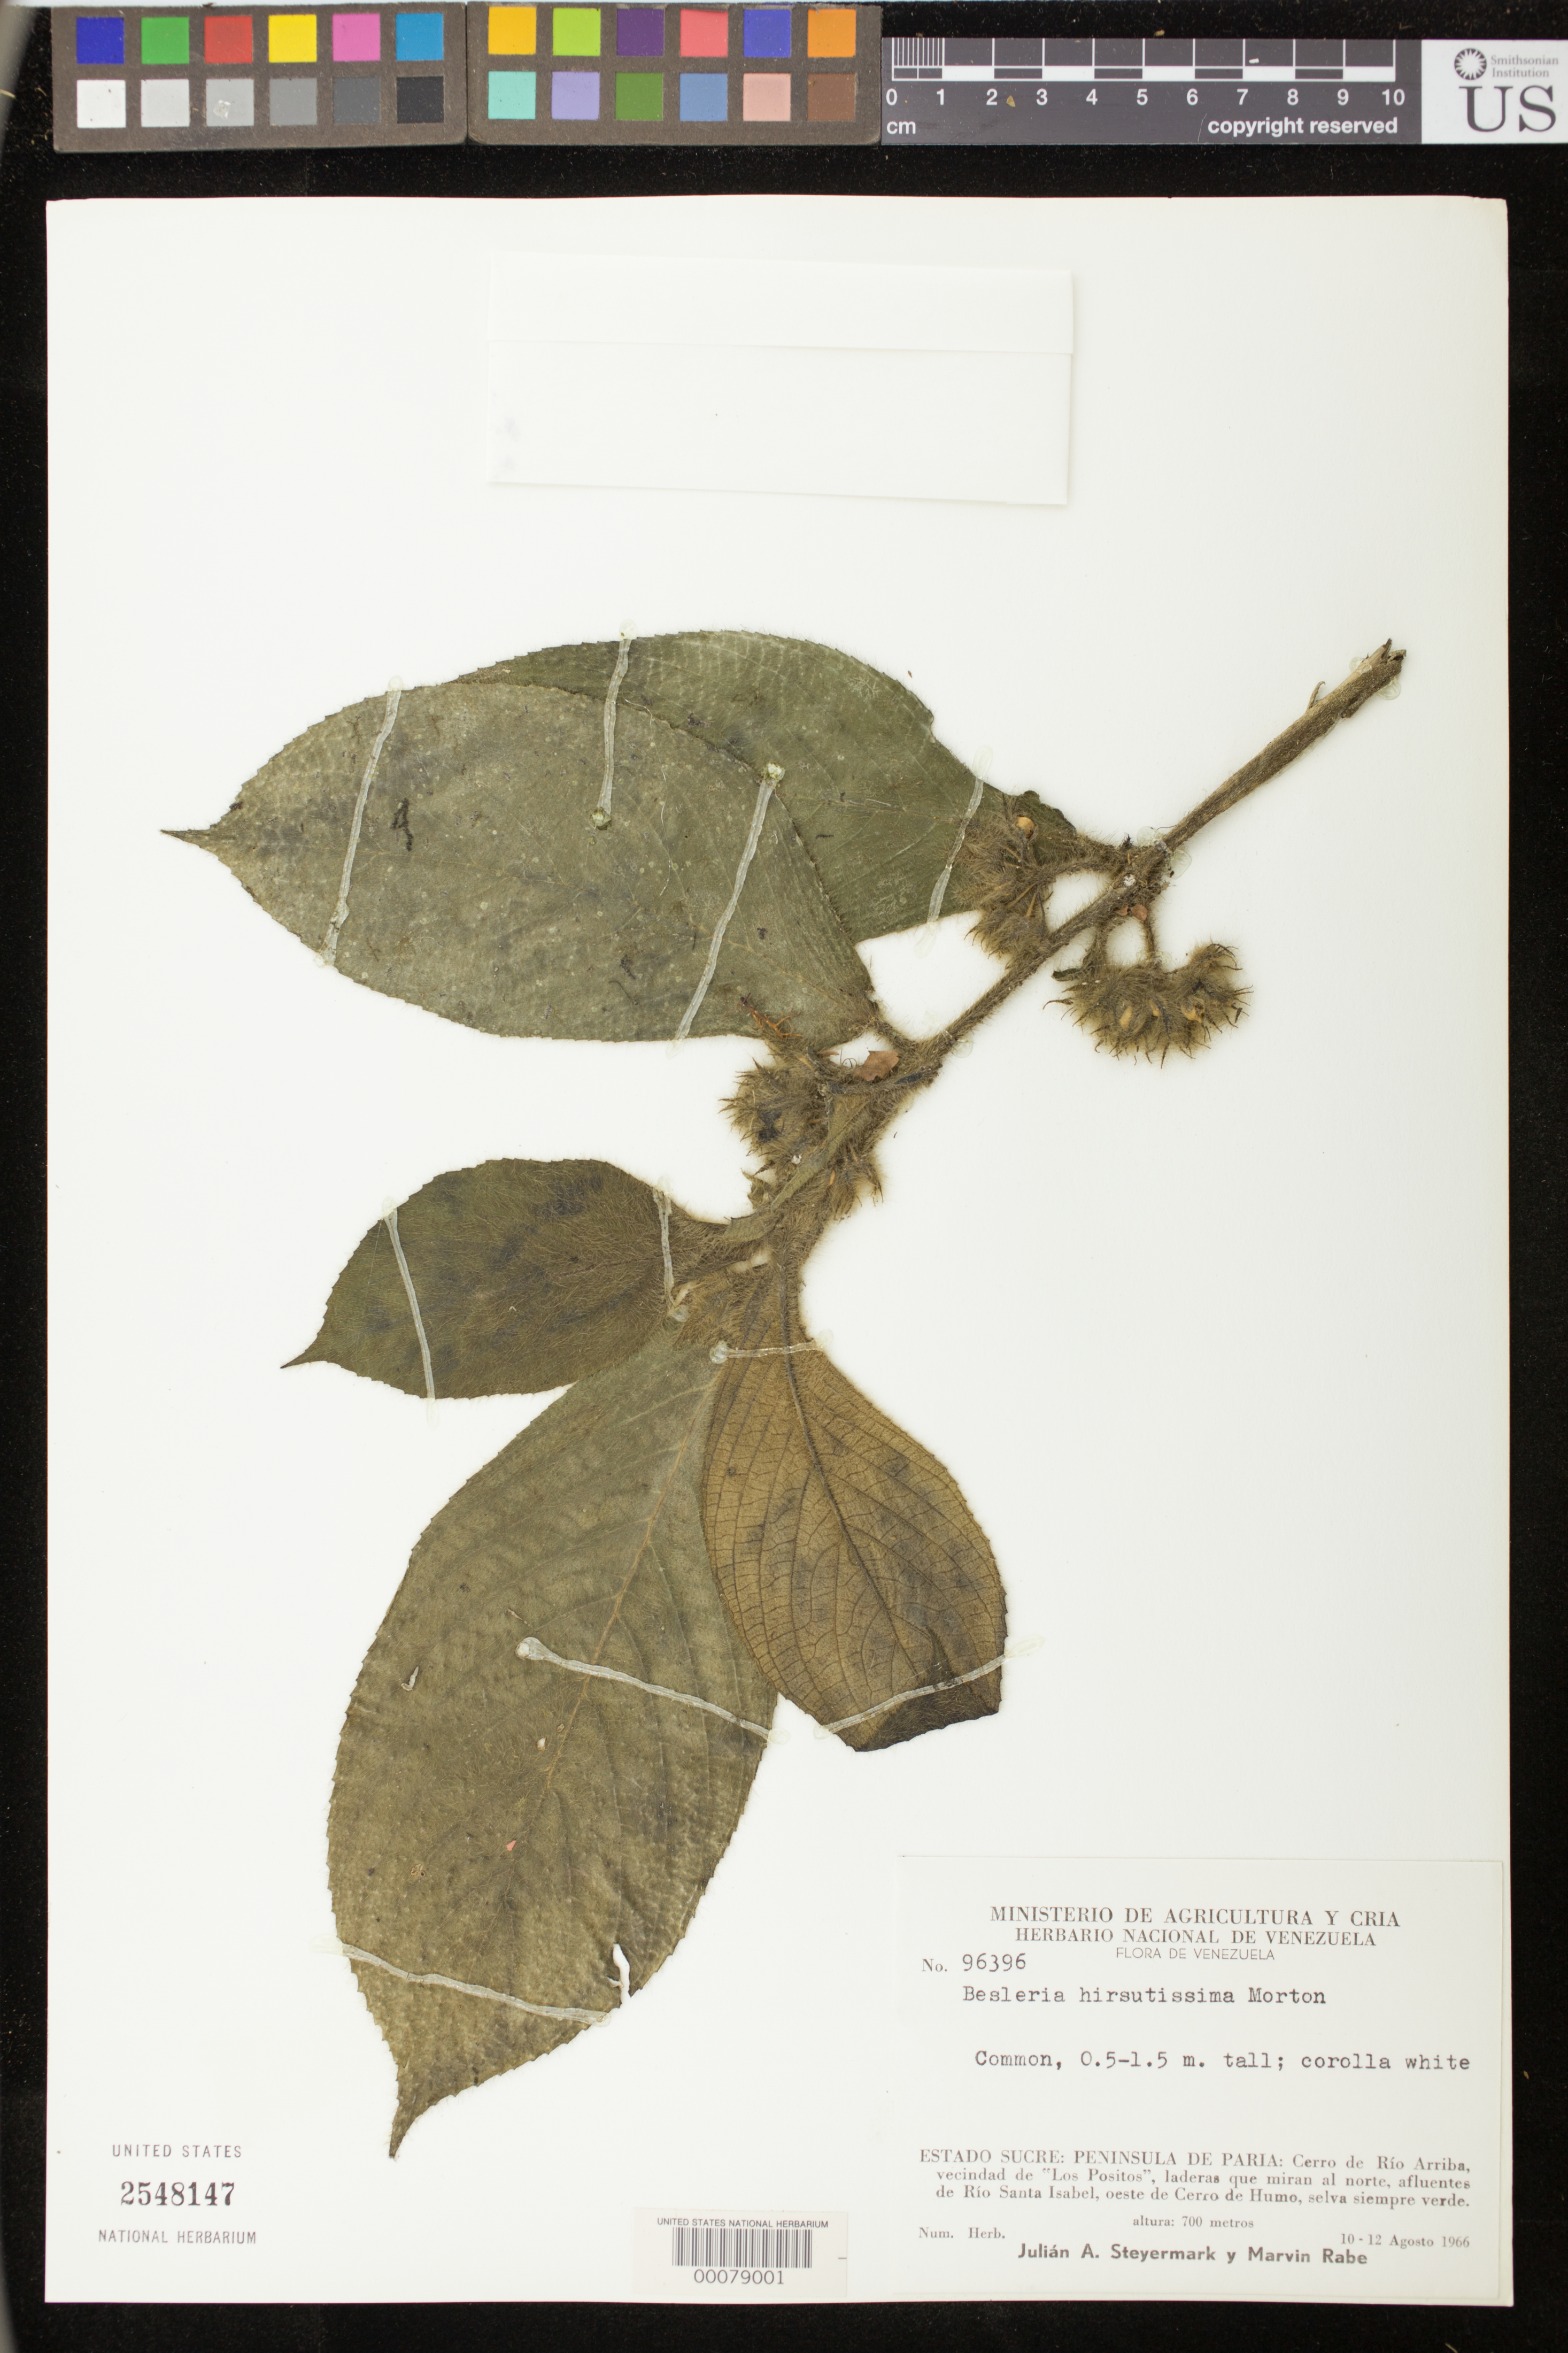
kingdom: Plantae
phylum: Tracheophyta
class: Magnoliopsida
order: Lamiales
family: Gesneriaceae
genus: Besleria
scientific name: Besleria hirsutissima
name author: (Benth.) Fritsch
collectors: J. Steyermark & M. Rabe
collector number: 96396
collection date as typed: Aug 1966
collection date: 1966-08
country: Venezuela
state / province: Sucre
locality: Peninsula de Paria, Cerro de Rio Arriba, vicinity of "Los Positos", slopes facing N, tributaries of Rio San Isabel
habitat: Evergreen forest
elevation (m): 700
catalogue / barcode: US 2548147